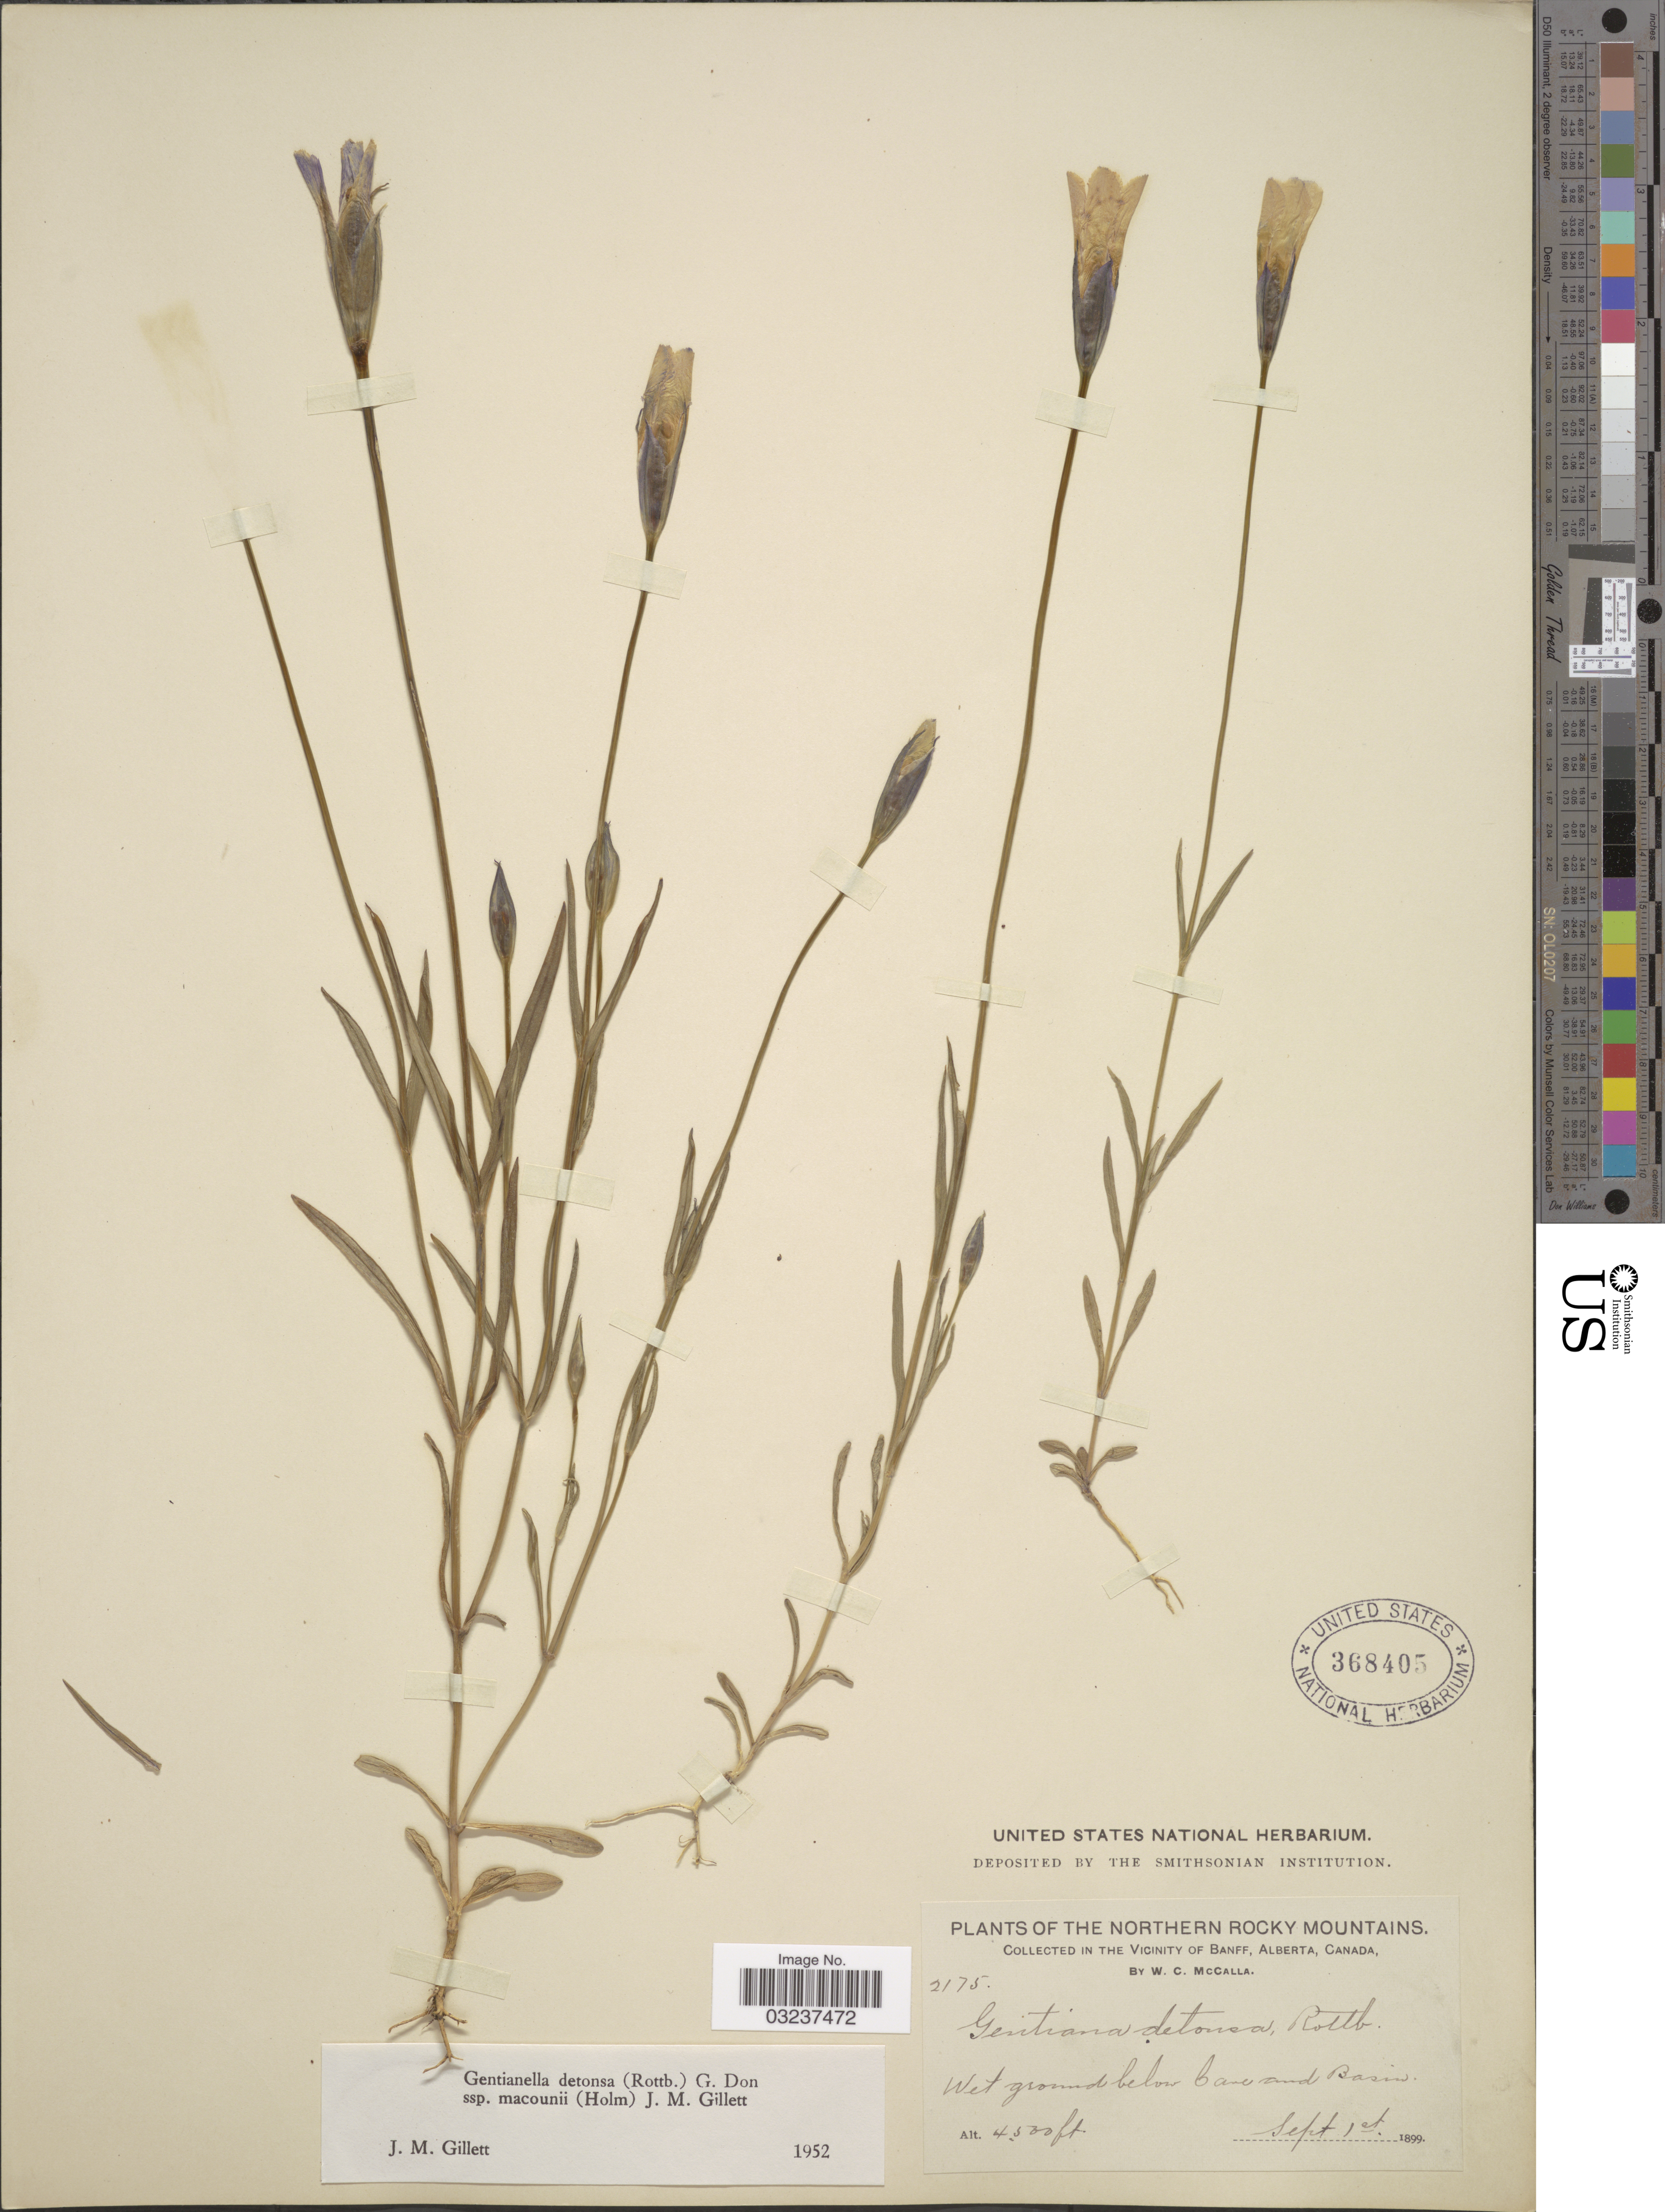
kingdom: Plantae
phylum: Tracheophyta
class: Magnoliopsida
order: Gentianales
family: Gentianaceae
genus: Gentianella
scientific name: Gentianella crinita subsp. macounii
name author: (Holm) J.M. Gillett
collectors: W. McCalla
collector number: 2175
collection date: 1899-09-01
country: Canada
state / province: Alberta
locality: Northern Rocky Mountains. In the Vicinity of Banff. Below Cave and Basin.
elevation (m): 1372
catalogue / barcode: US 368405